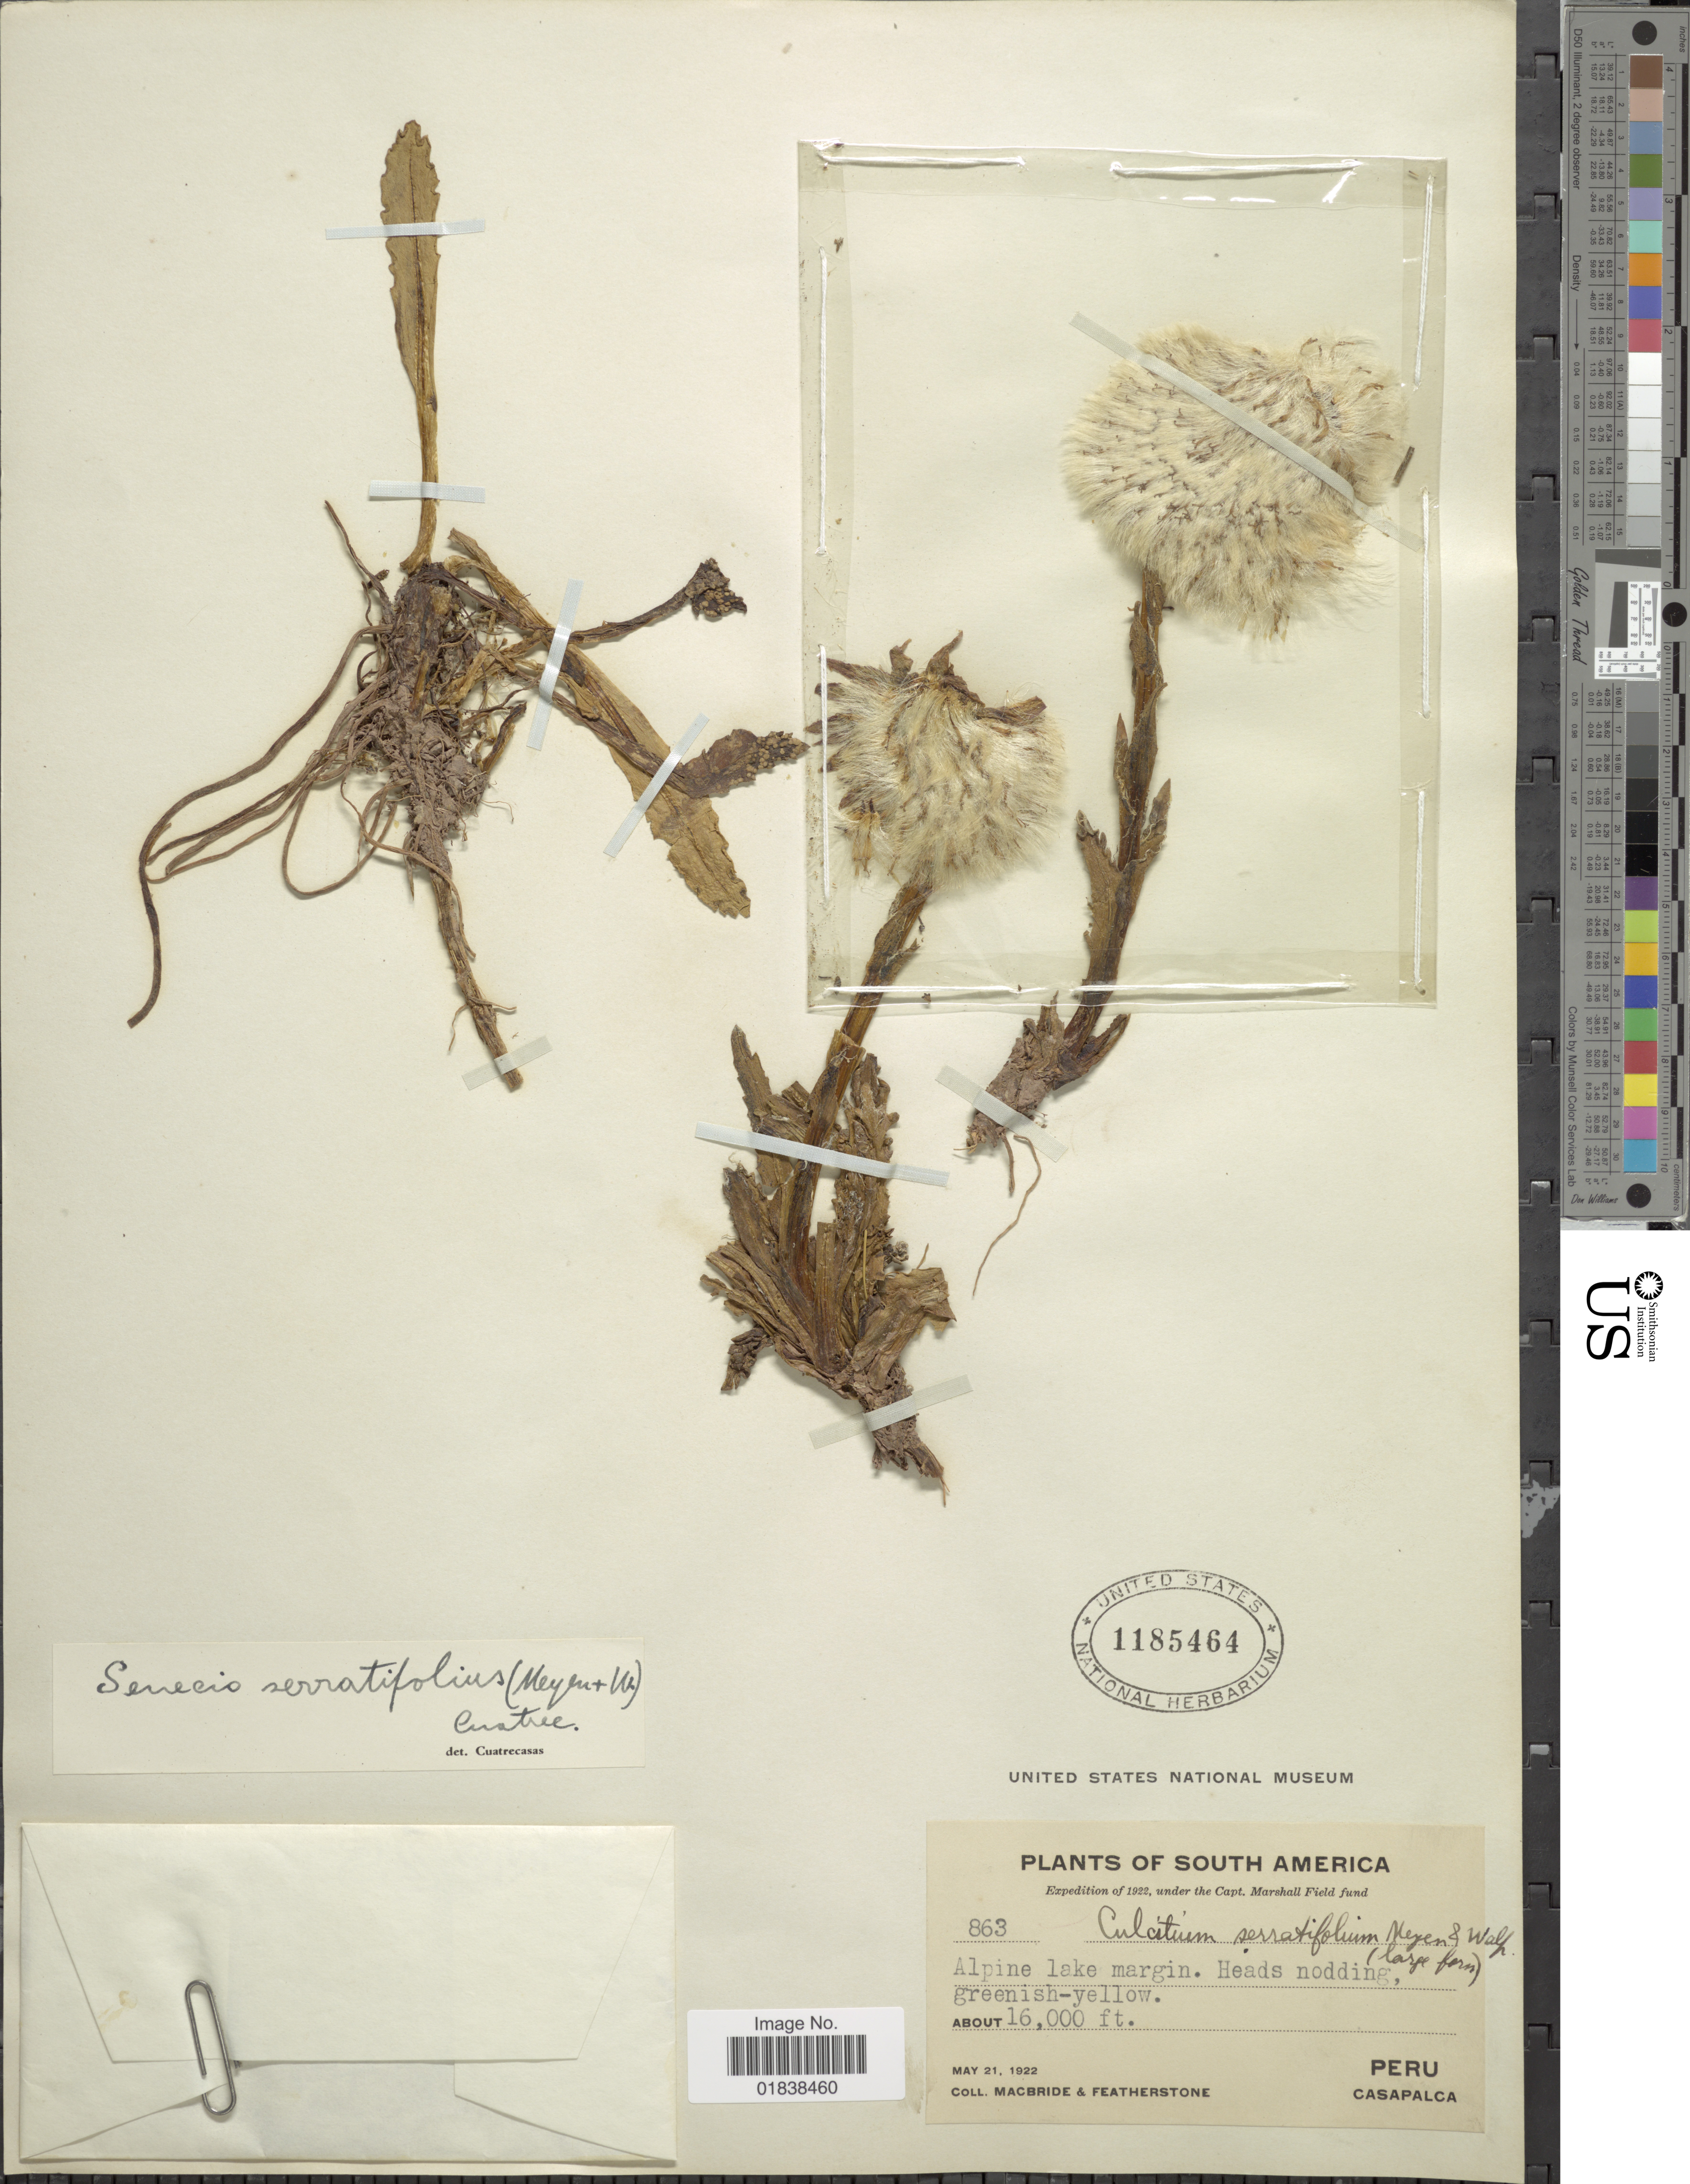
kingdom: Plantae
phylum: Tracheophyta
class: Magnoliopsida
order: Asterales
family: Asteraceae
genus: Senecio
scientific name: Senecio serratifolius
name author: (Meyen & Walp.) Cuatrec.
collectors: J. F. Macbride & -. Featherstone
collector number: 863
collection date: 1922-05-21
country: Peru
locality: South America, Casapalca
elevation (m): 4877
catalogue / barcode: US 1185464